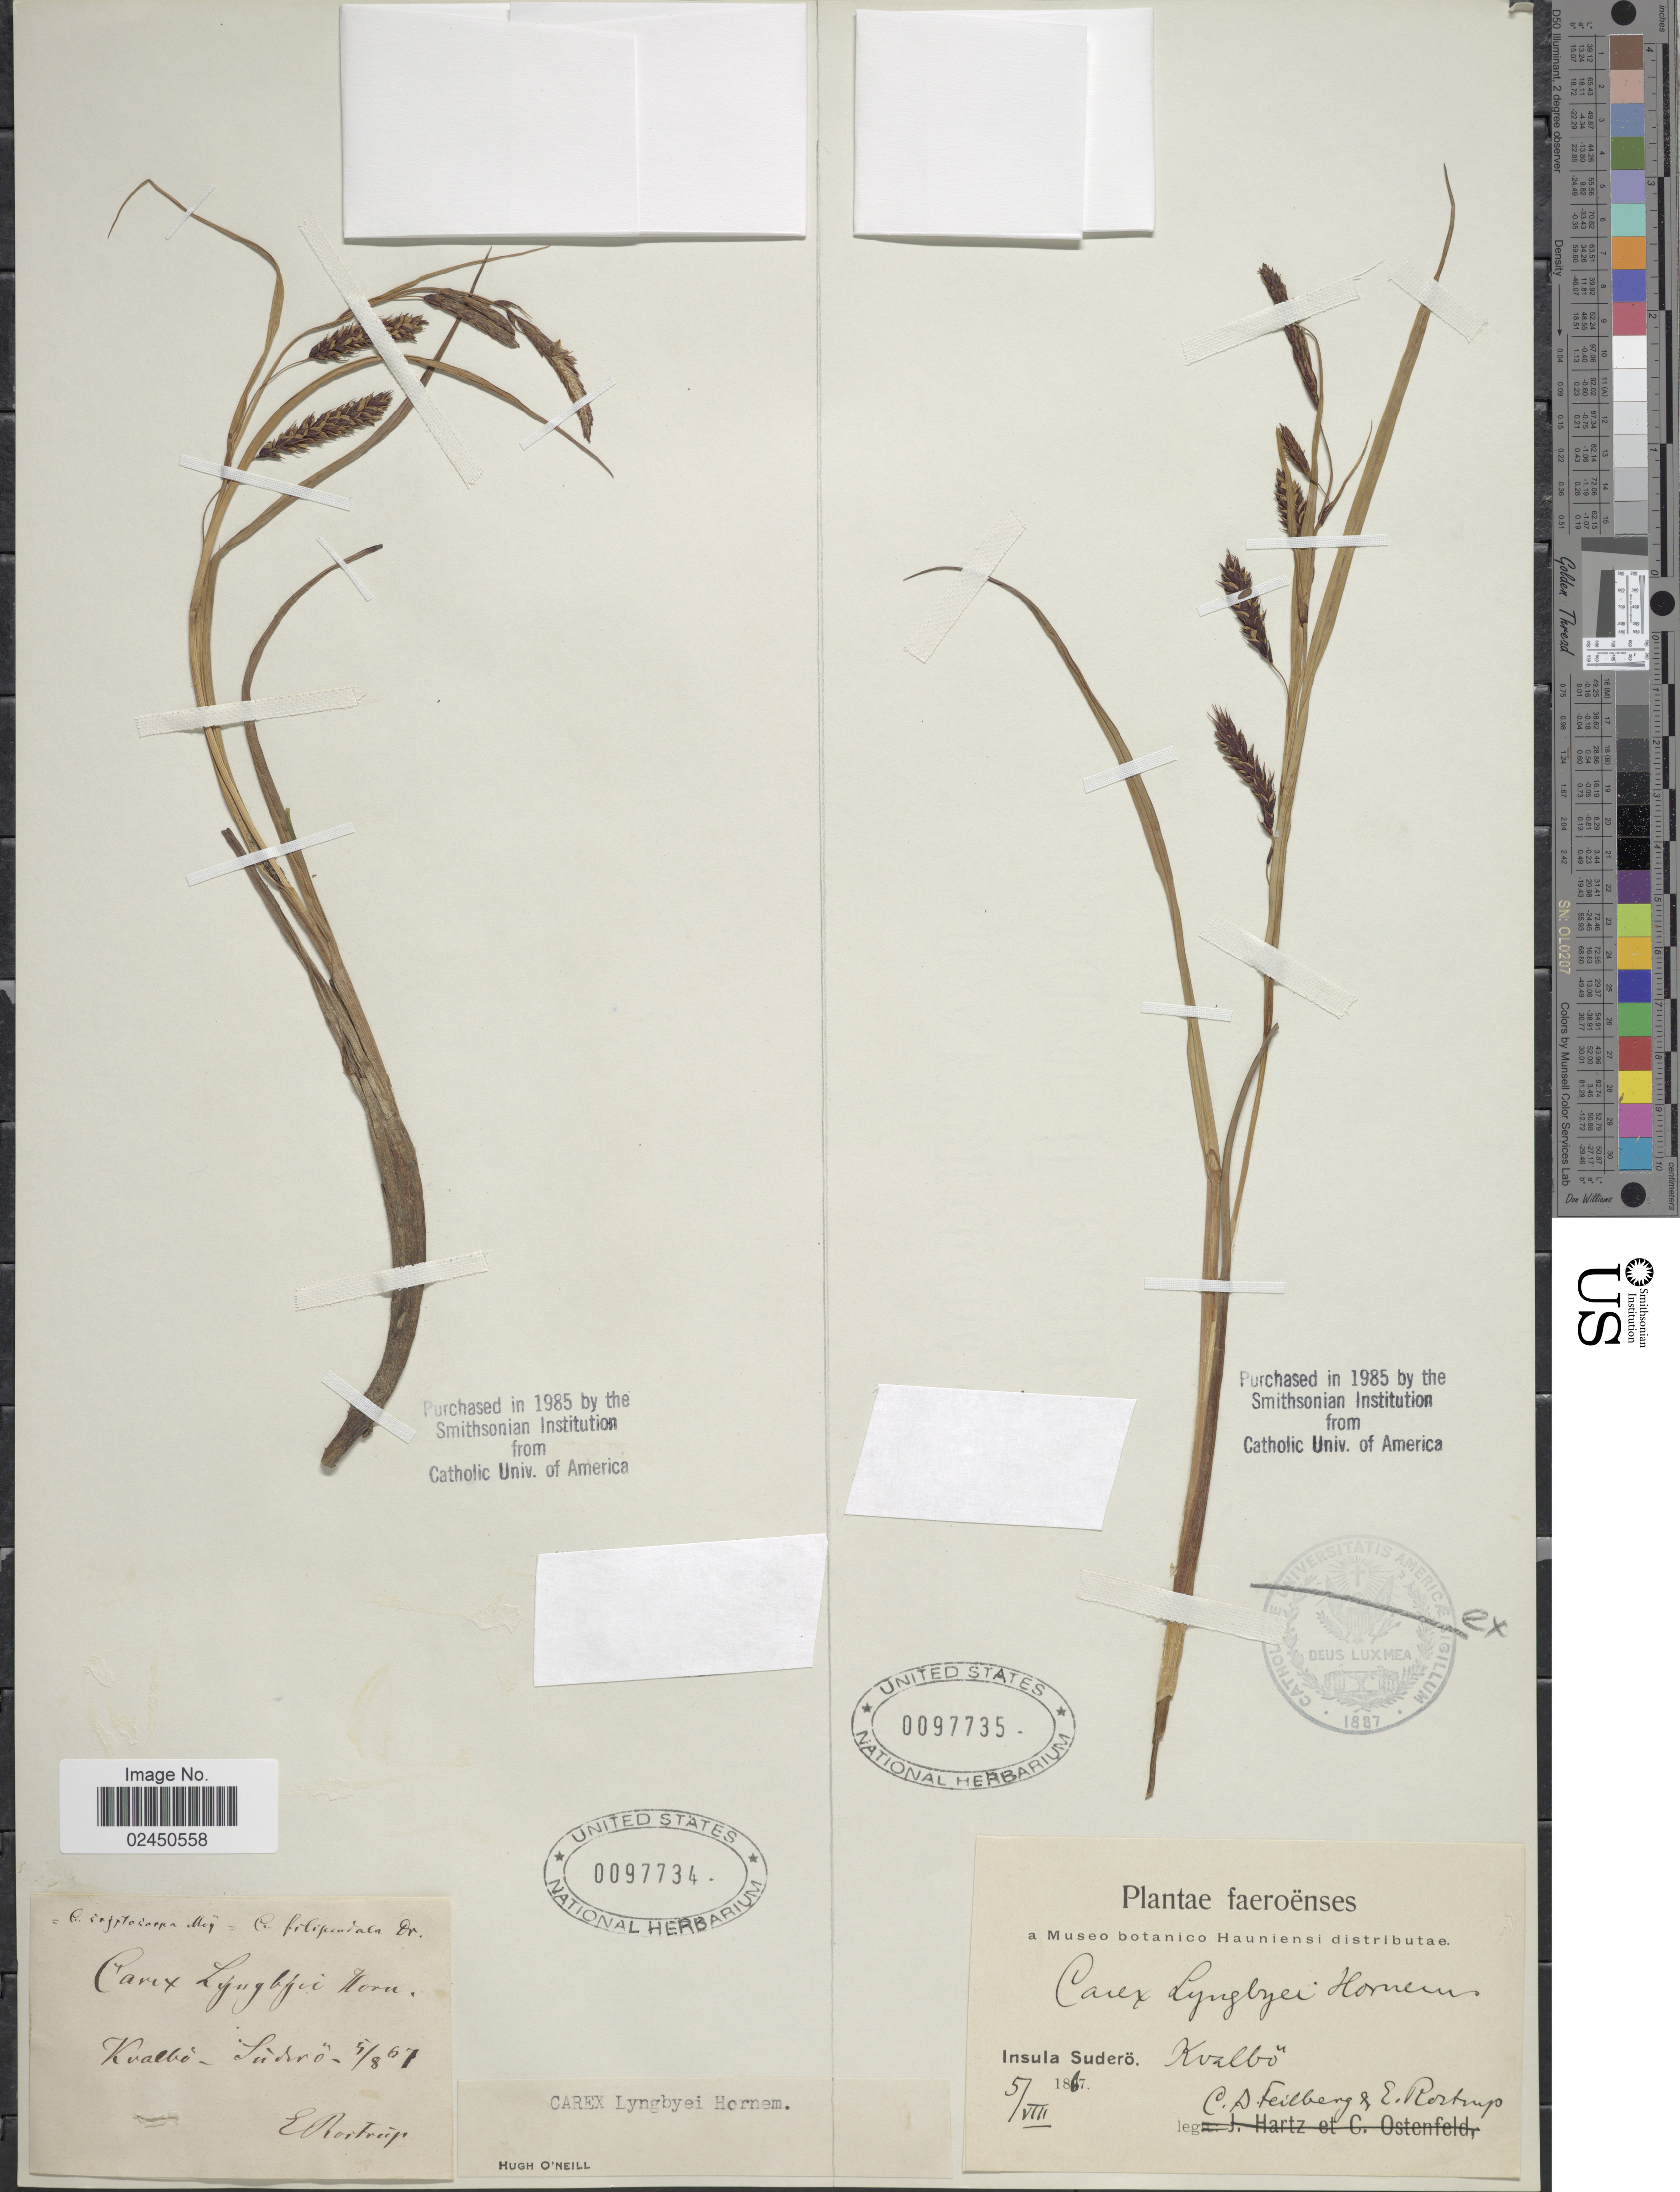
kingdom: Plantae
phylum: Tracheophyta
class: Liliopsida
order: Poales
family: Cyperaceae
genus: Carex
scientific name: Carex lyngbyei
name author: Hornem.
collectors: C. Feilberg & E. Rostrup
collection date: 1867-08-05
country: Faroe Islands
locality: Faeroenses. Insula Sudero: Kvalbo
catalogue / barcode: US 97735-2